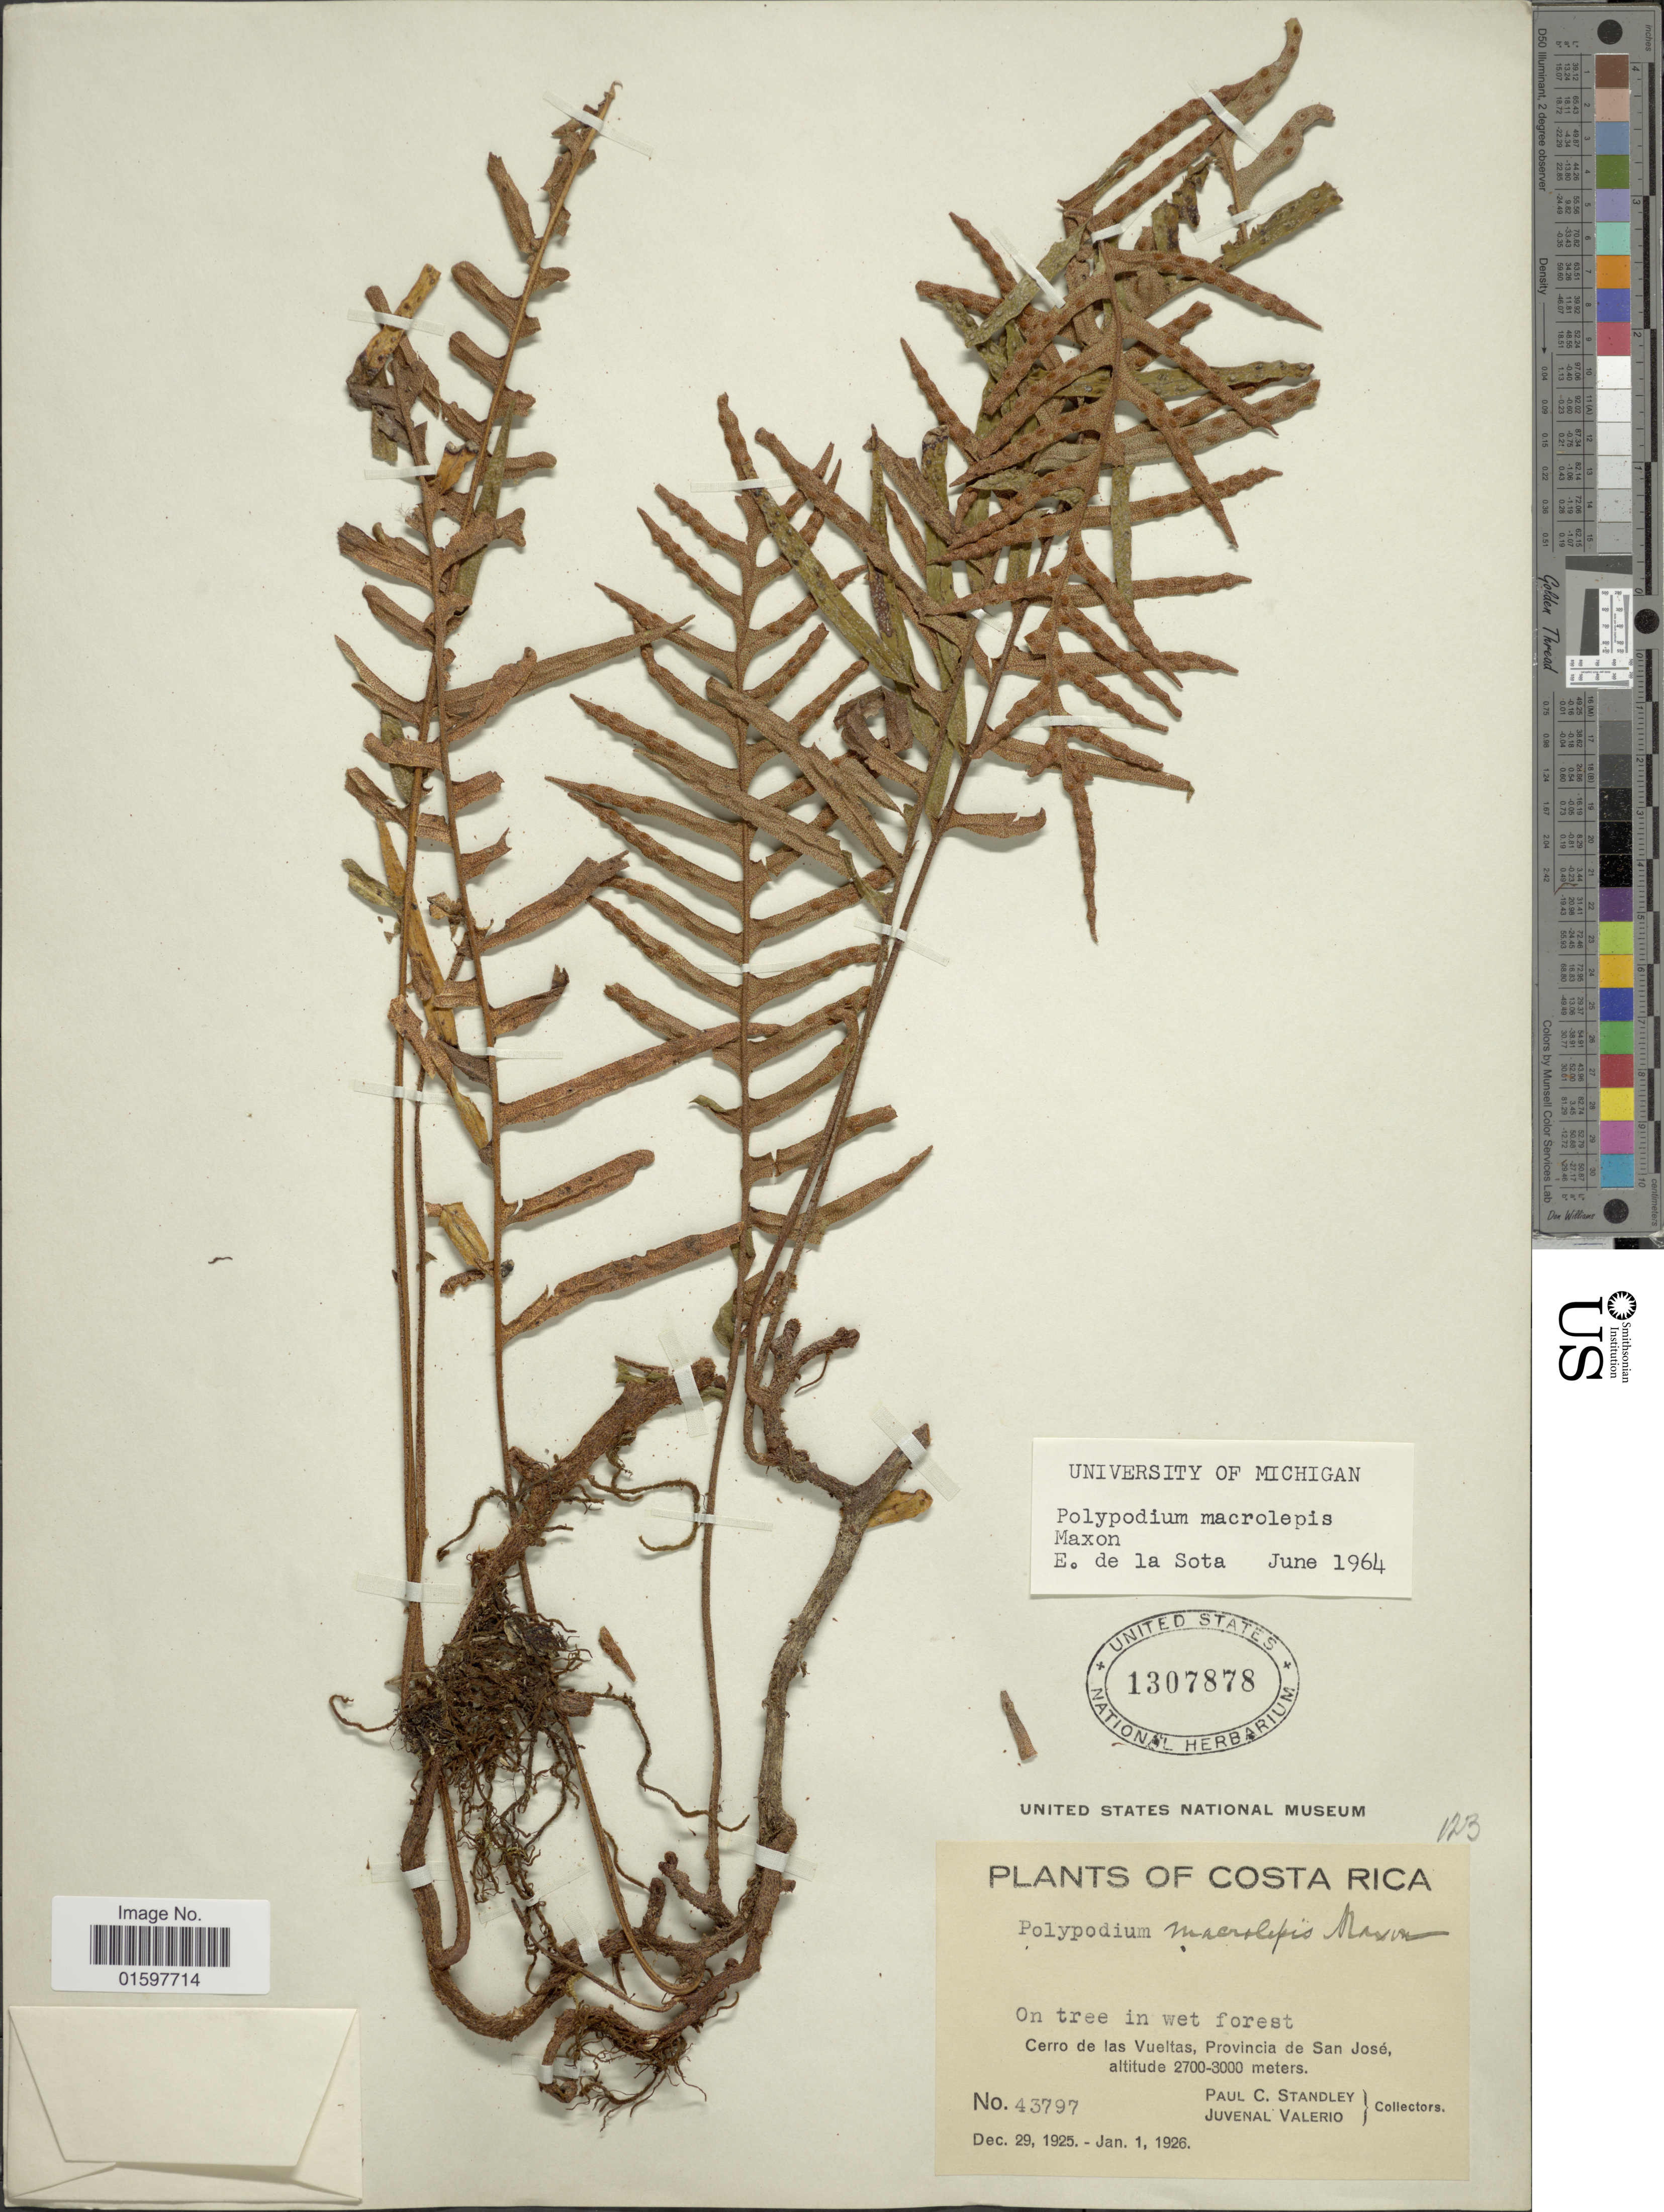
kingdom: Plantae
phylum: Tracheophyta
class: Polypodiopsida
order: Polypodiales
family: Polypodiaceae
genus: Pleopeltis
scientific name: Pleopeltis macrolepis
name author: (Maxon) A.R. Sm. & Tejero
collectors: P. C. Standley & J. Valerio R.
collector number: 43797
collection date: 1925-12-29/1926-01-01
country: Costa Rica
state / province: San José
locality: Cerro de las Vueltas.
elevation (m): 2700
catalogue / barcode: US 1307878